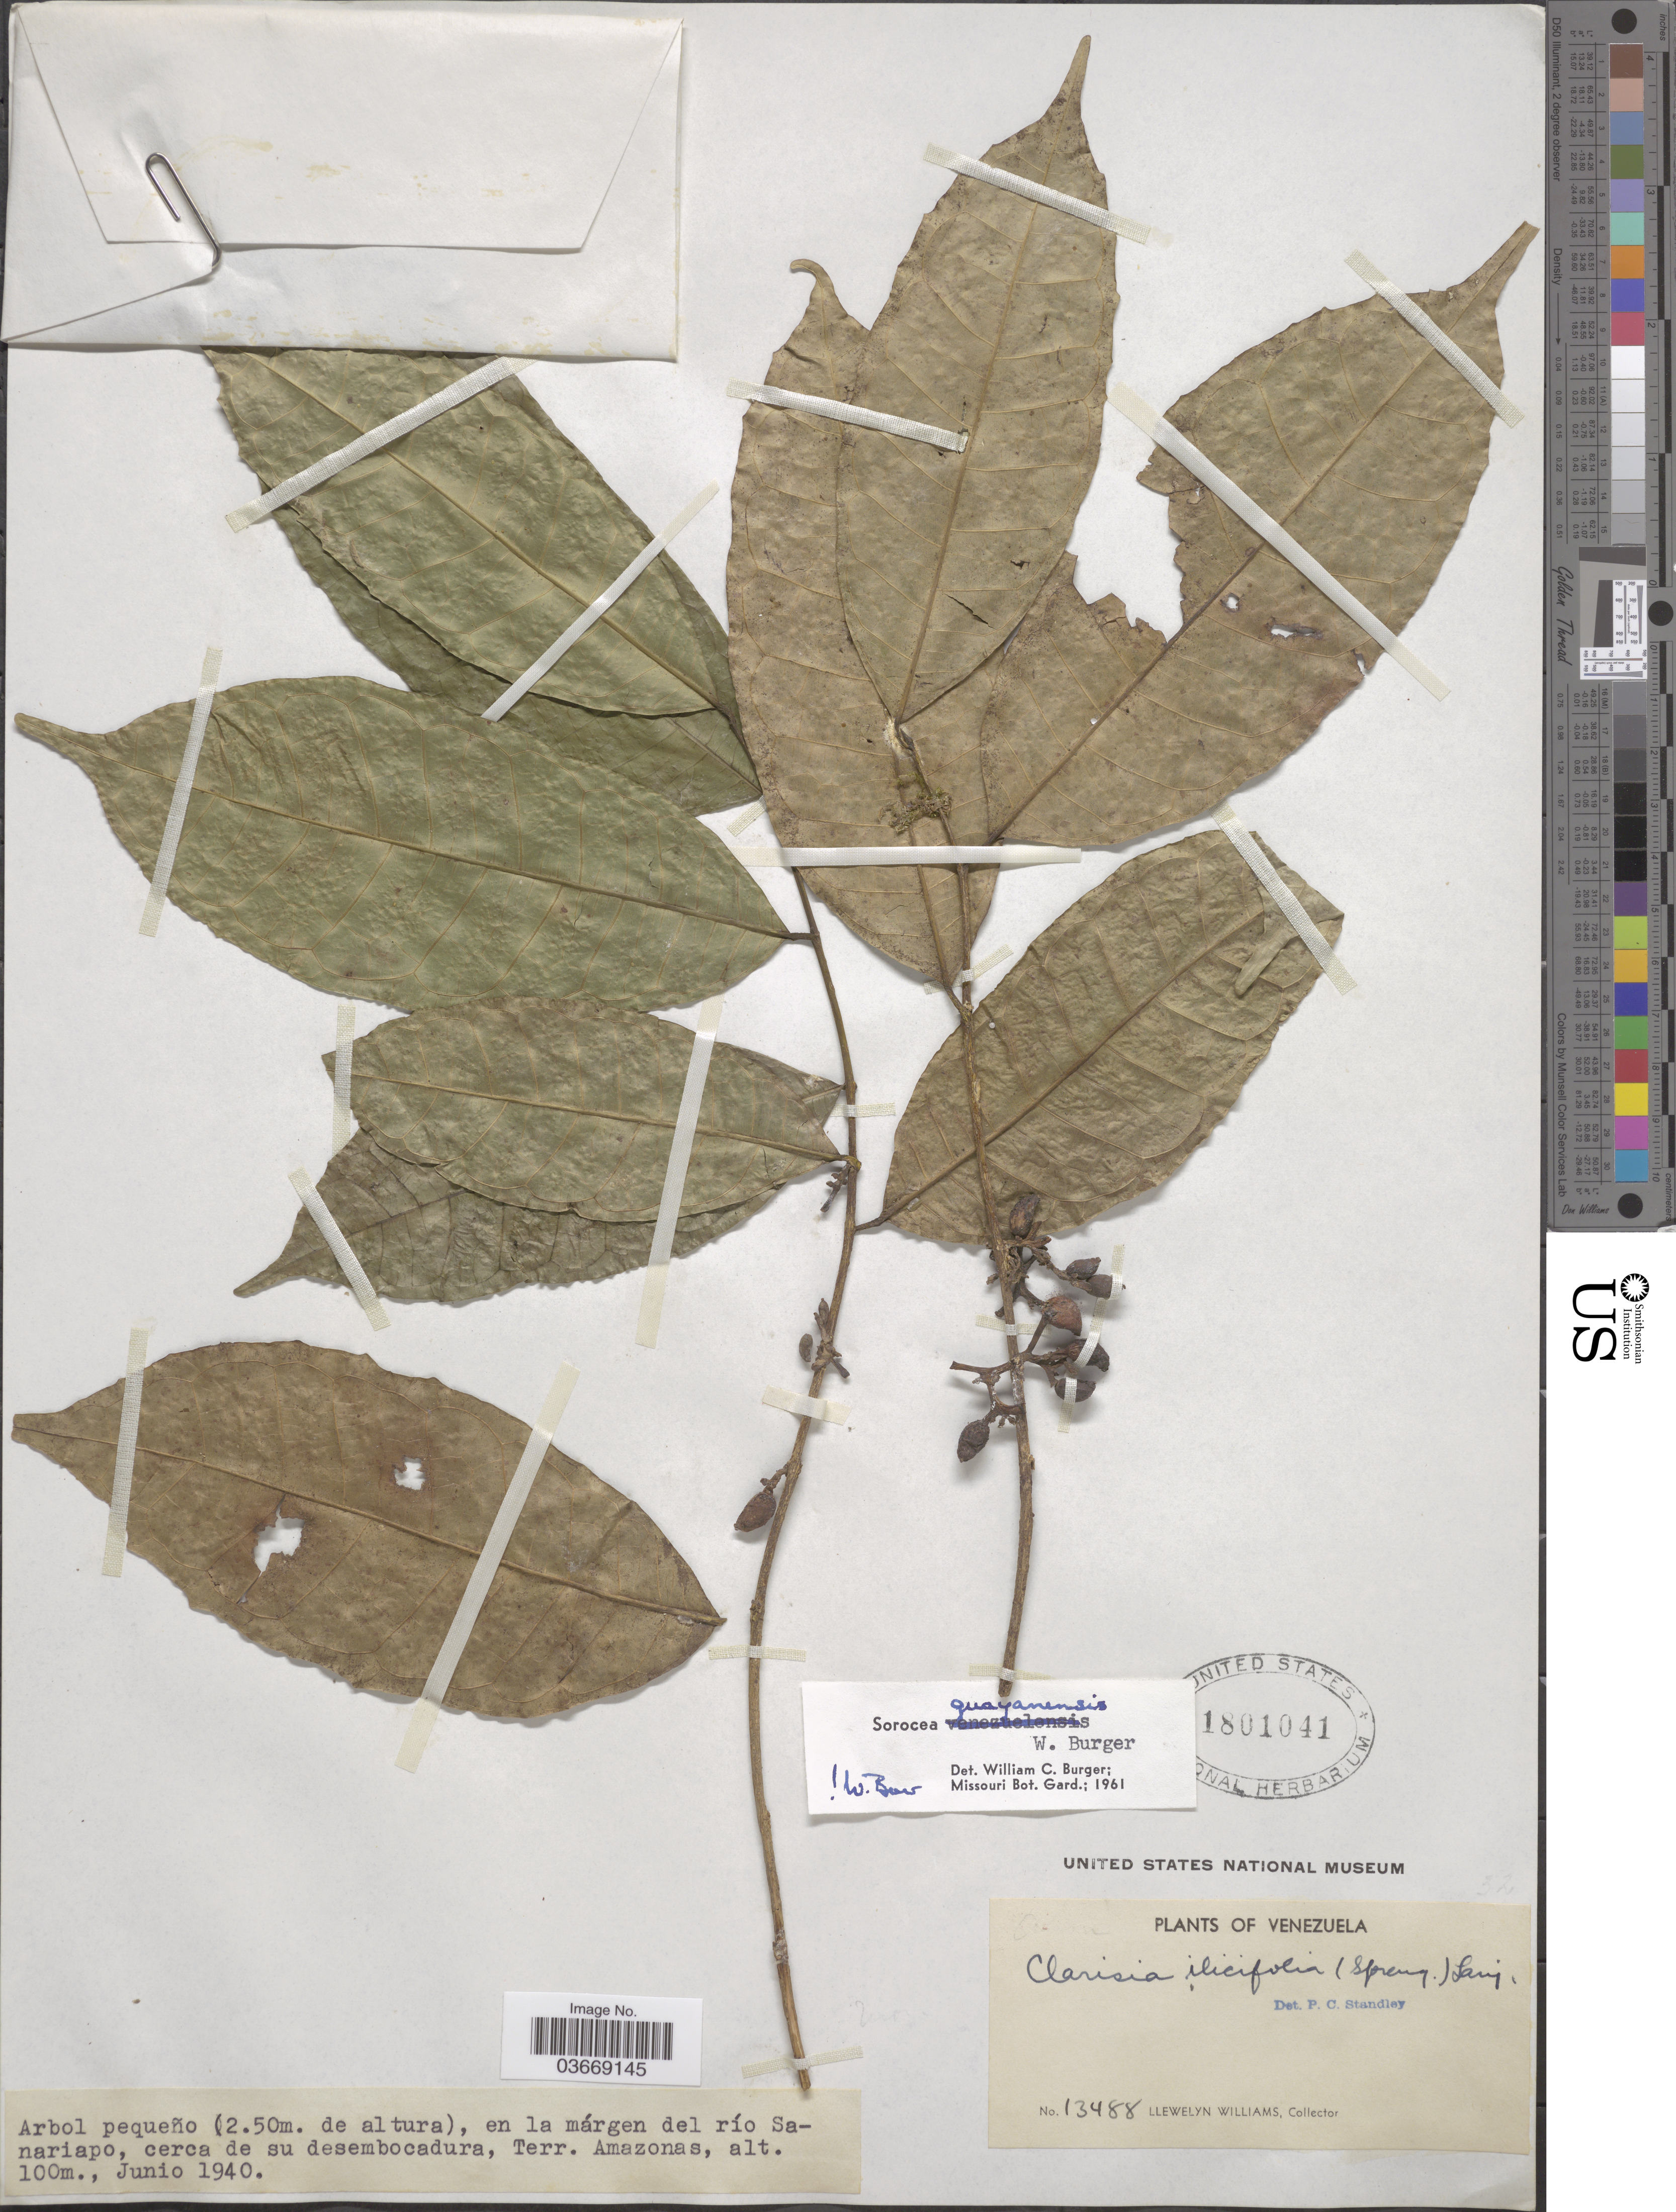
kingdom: Plantae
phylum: Tracheophyta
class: Magnoliopsida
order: Rosales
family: Moraceae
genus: Sorocea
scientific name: Sorocea guayanensis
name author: W.C. Burger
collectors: Ll. Williams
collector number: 13488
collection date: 1940-06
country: Venezuela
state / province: Amazonas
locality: En la márgen del río Sanariapo, cerca de su desembocadura.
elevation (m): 100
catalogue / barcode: US 1801041